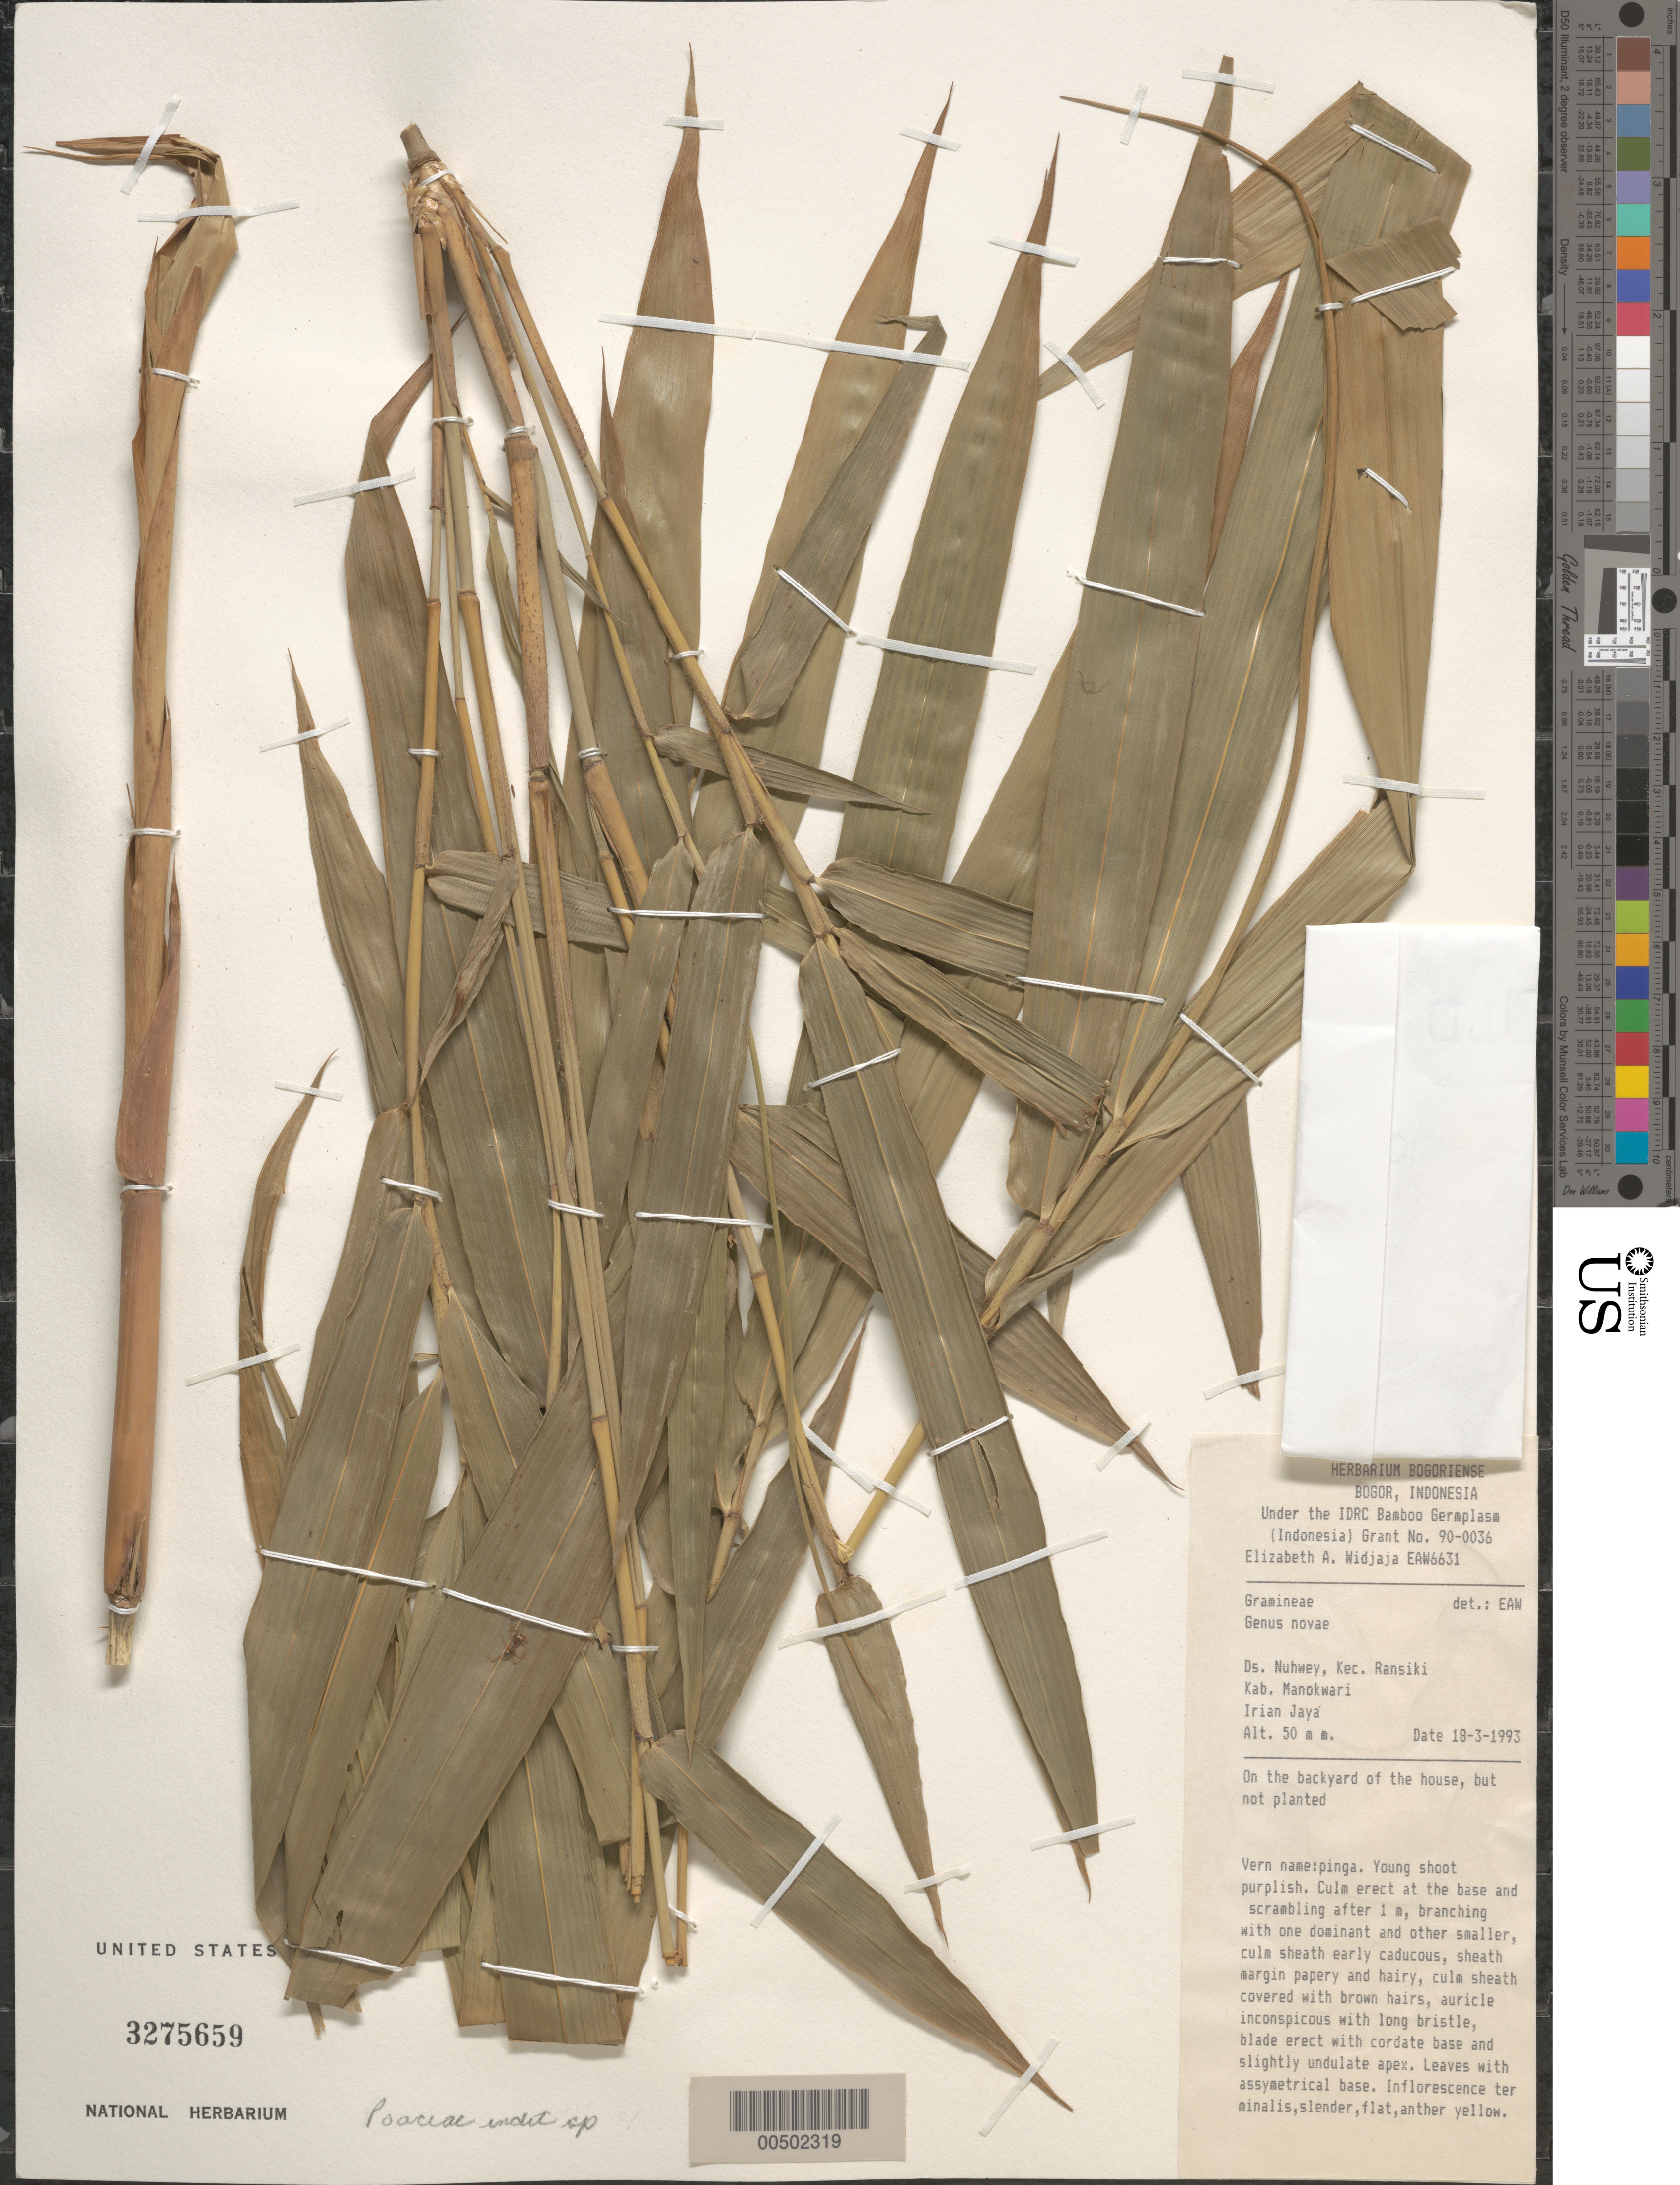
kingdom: Plantae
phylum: Tracheophyta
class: Liliopsida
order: Poales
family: Poaceae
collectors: E. A. Widjaja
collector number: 6631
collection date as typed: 18 Mar 1993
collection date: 1993-03-18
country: Indonesia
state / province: Papua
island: New Guinea I.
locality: Ds. Nuhwey, Irian Jaya, Manokwari, Ransiki.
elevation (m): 50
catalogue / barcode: US 3275659